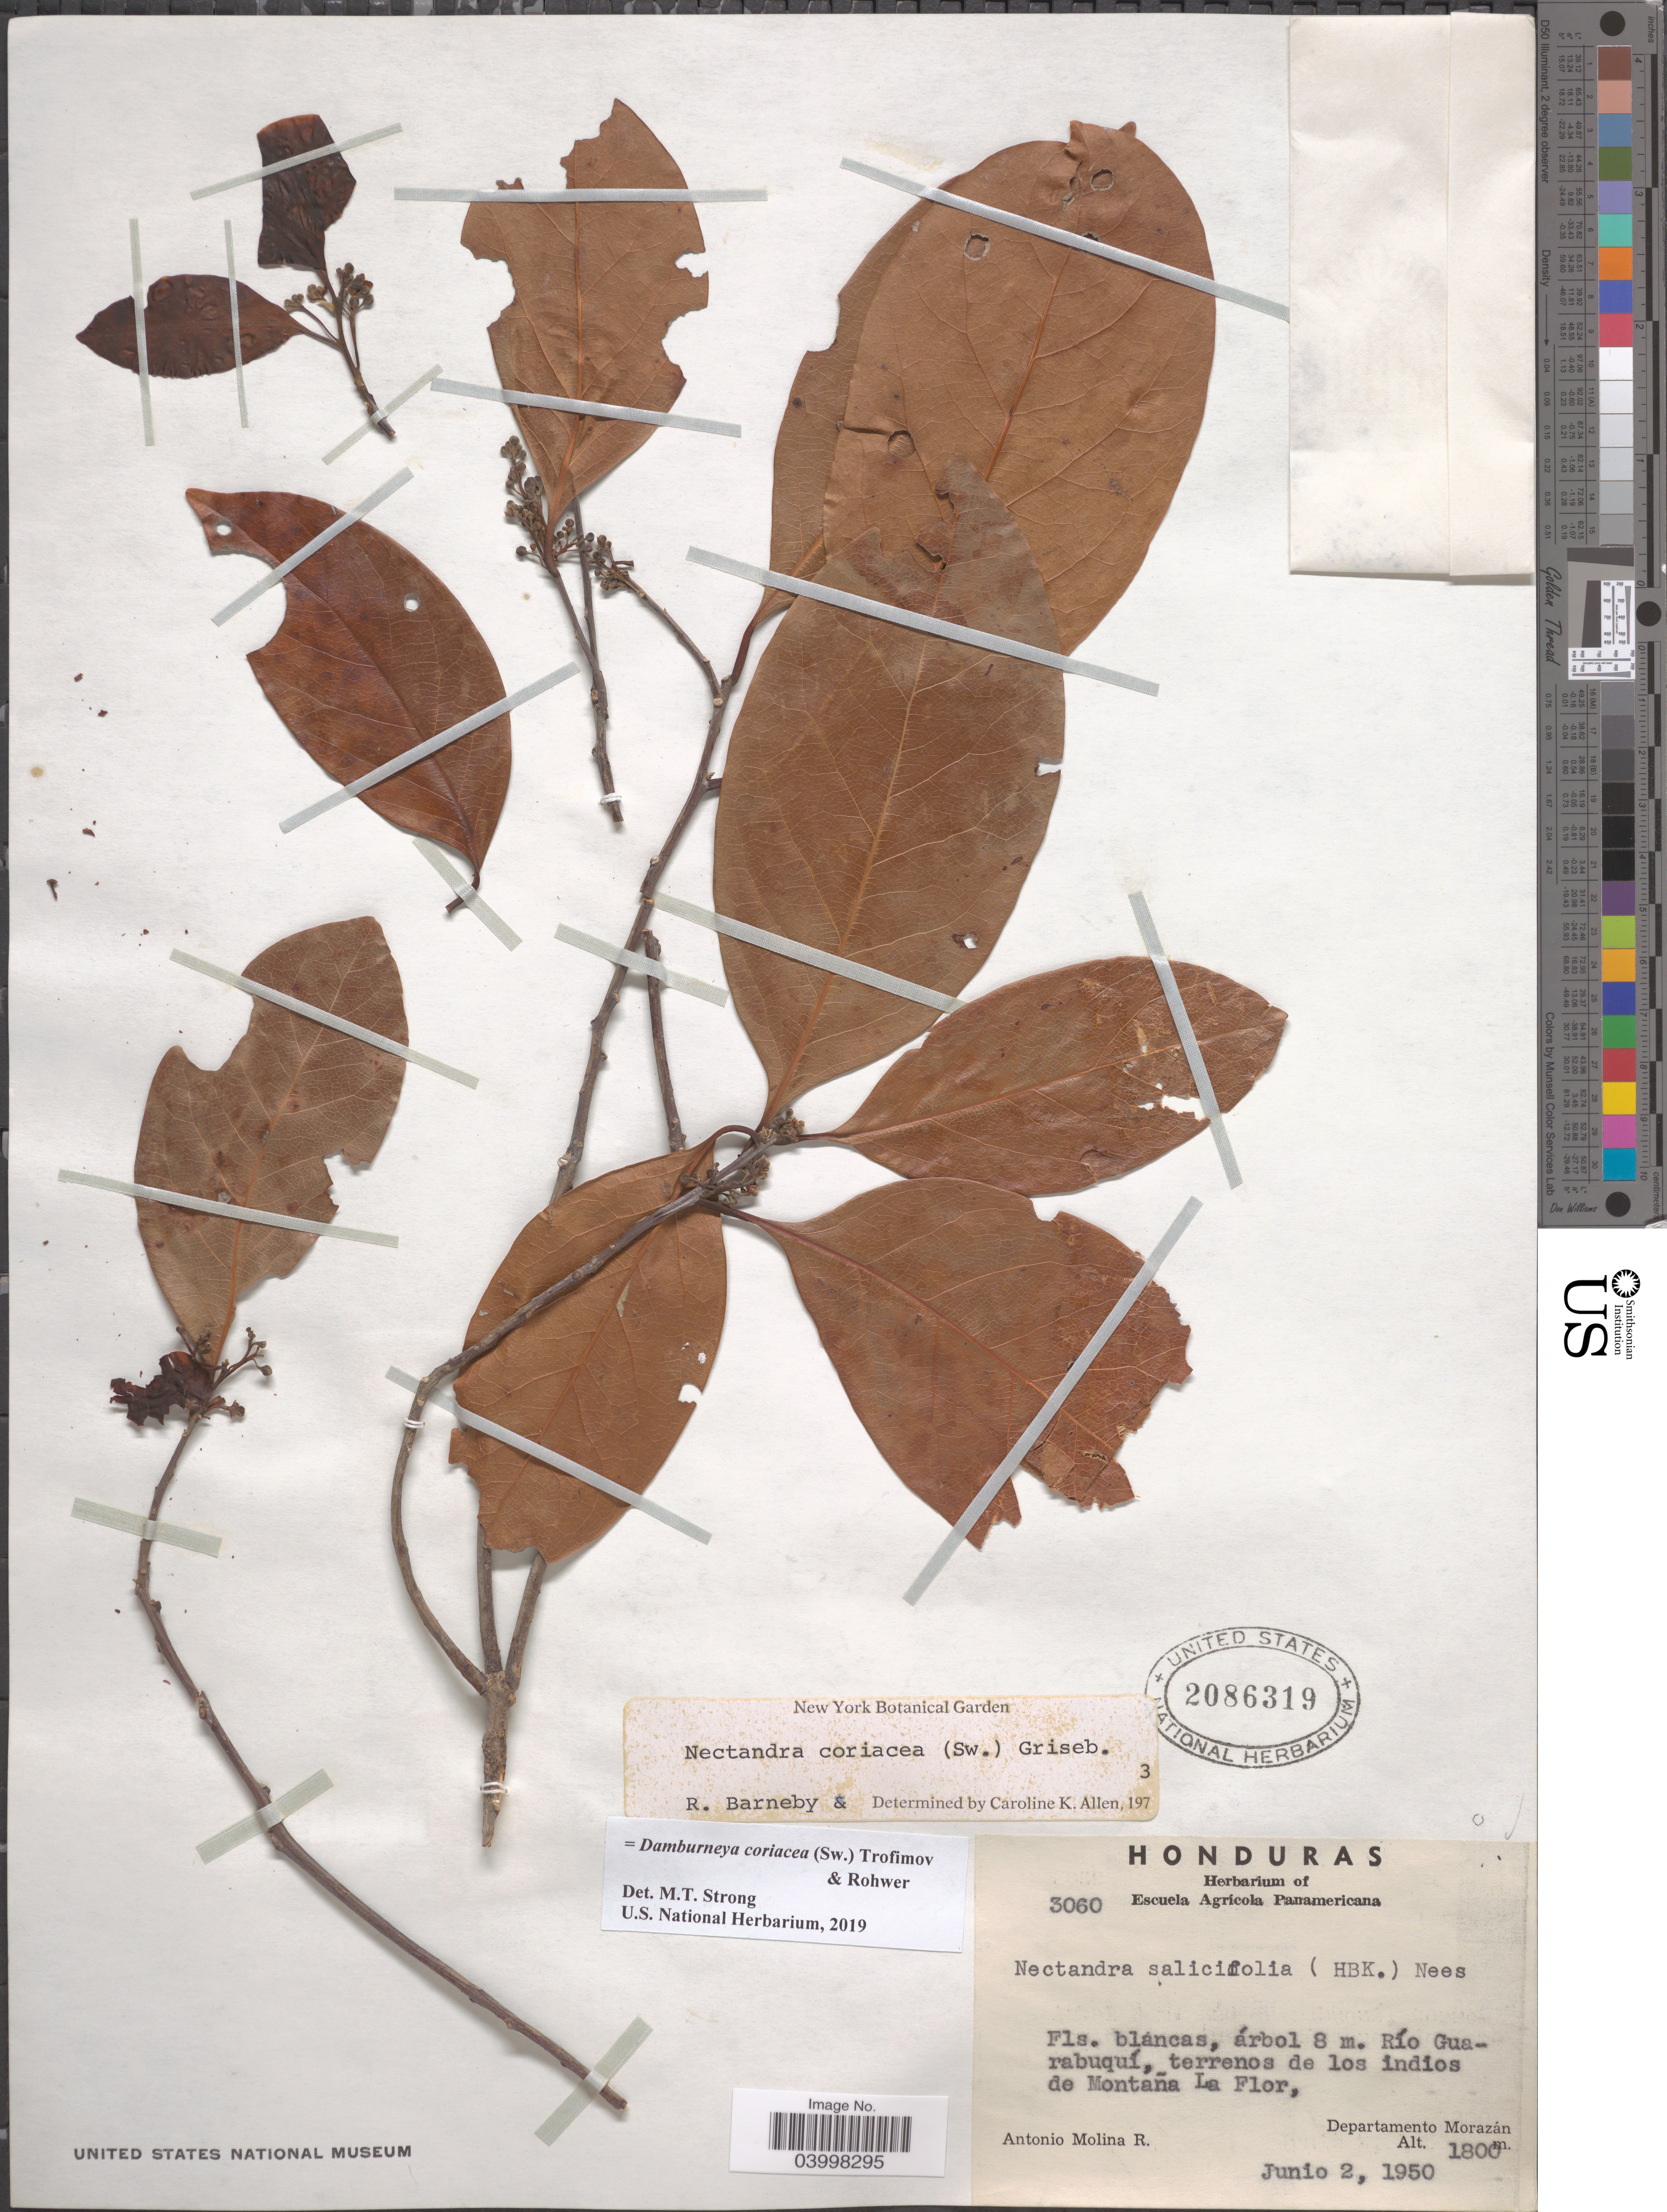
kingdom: Plantae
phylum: Tracheophyta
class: Magnoliopsida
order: Laurales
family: Lauraceae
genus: Damburneya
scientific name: Damburneya coriacea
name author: (Sw.) Trofimov & Rohwer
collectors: A. Molina R.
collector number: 3060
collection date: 1950-06-02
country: Honduras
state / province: Fco. Morazán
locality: Río Guarabuquí, terrenos de los indios de Montaña La Flor, Departamento Morazán.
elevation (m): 1800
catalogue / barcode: US 2086319